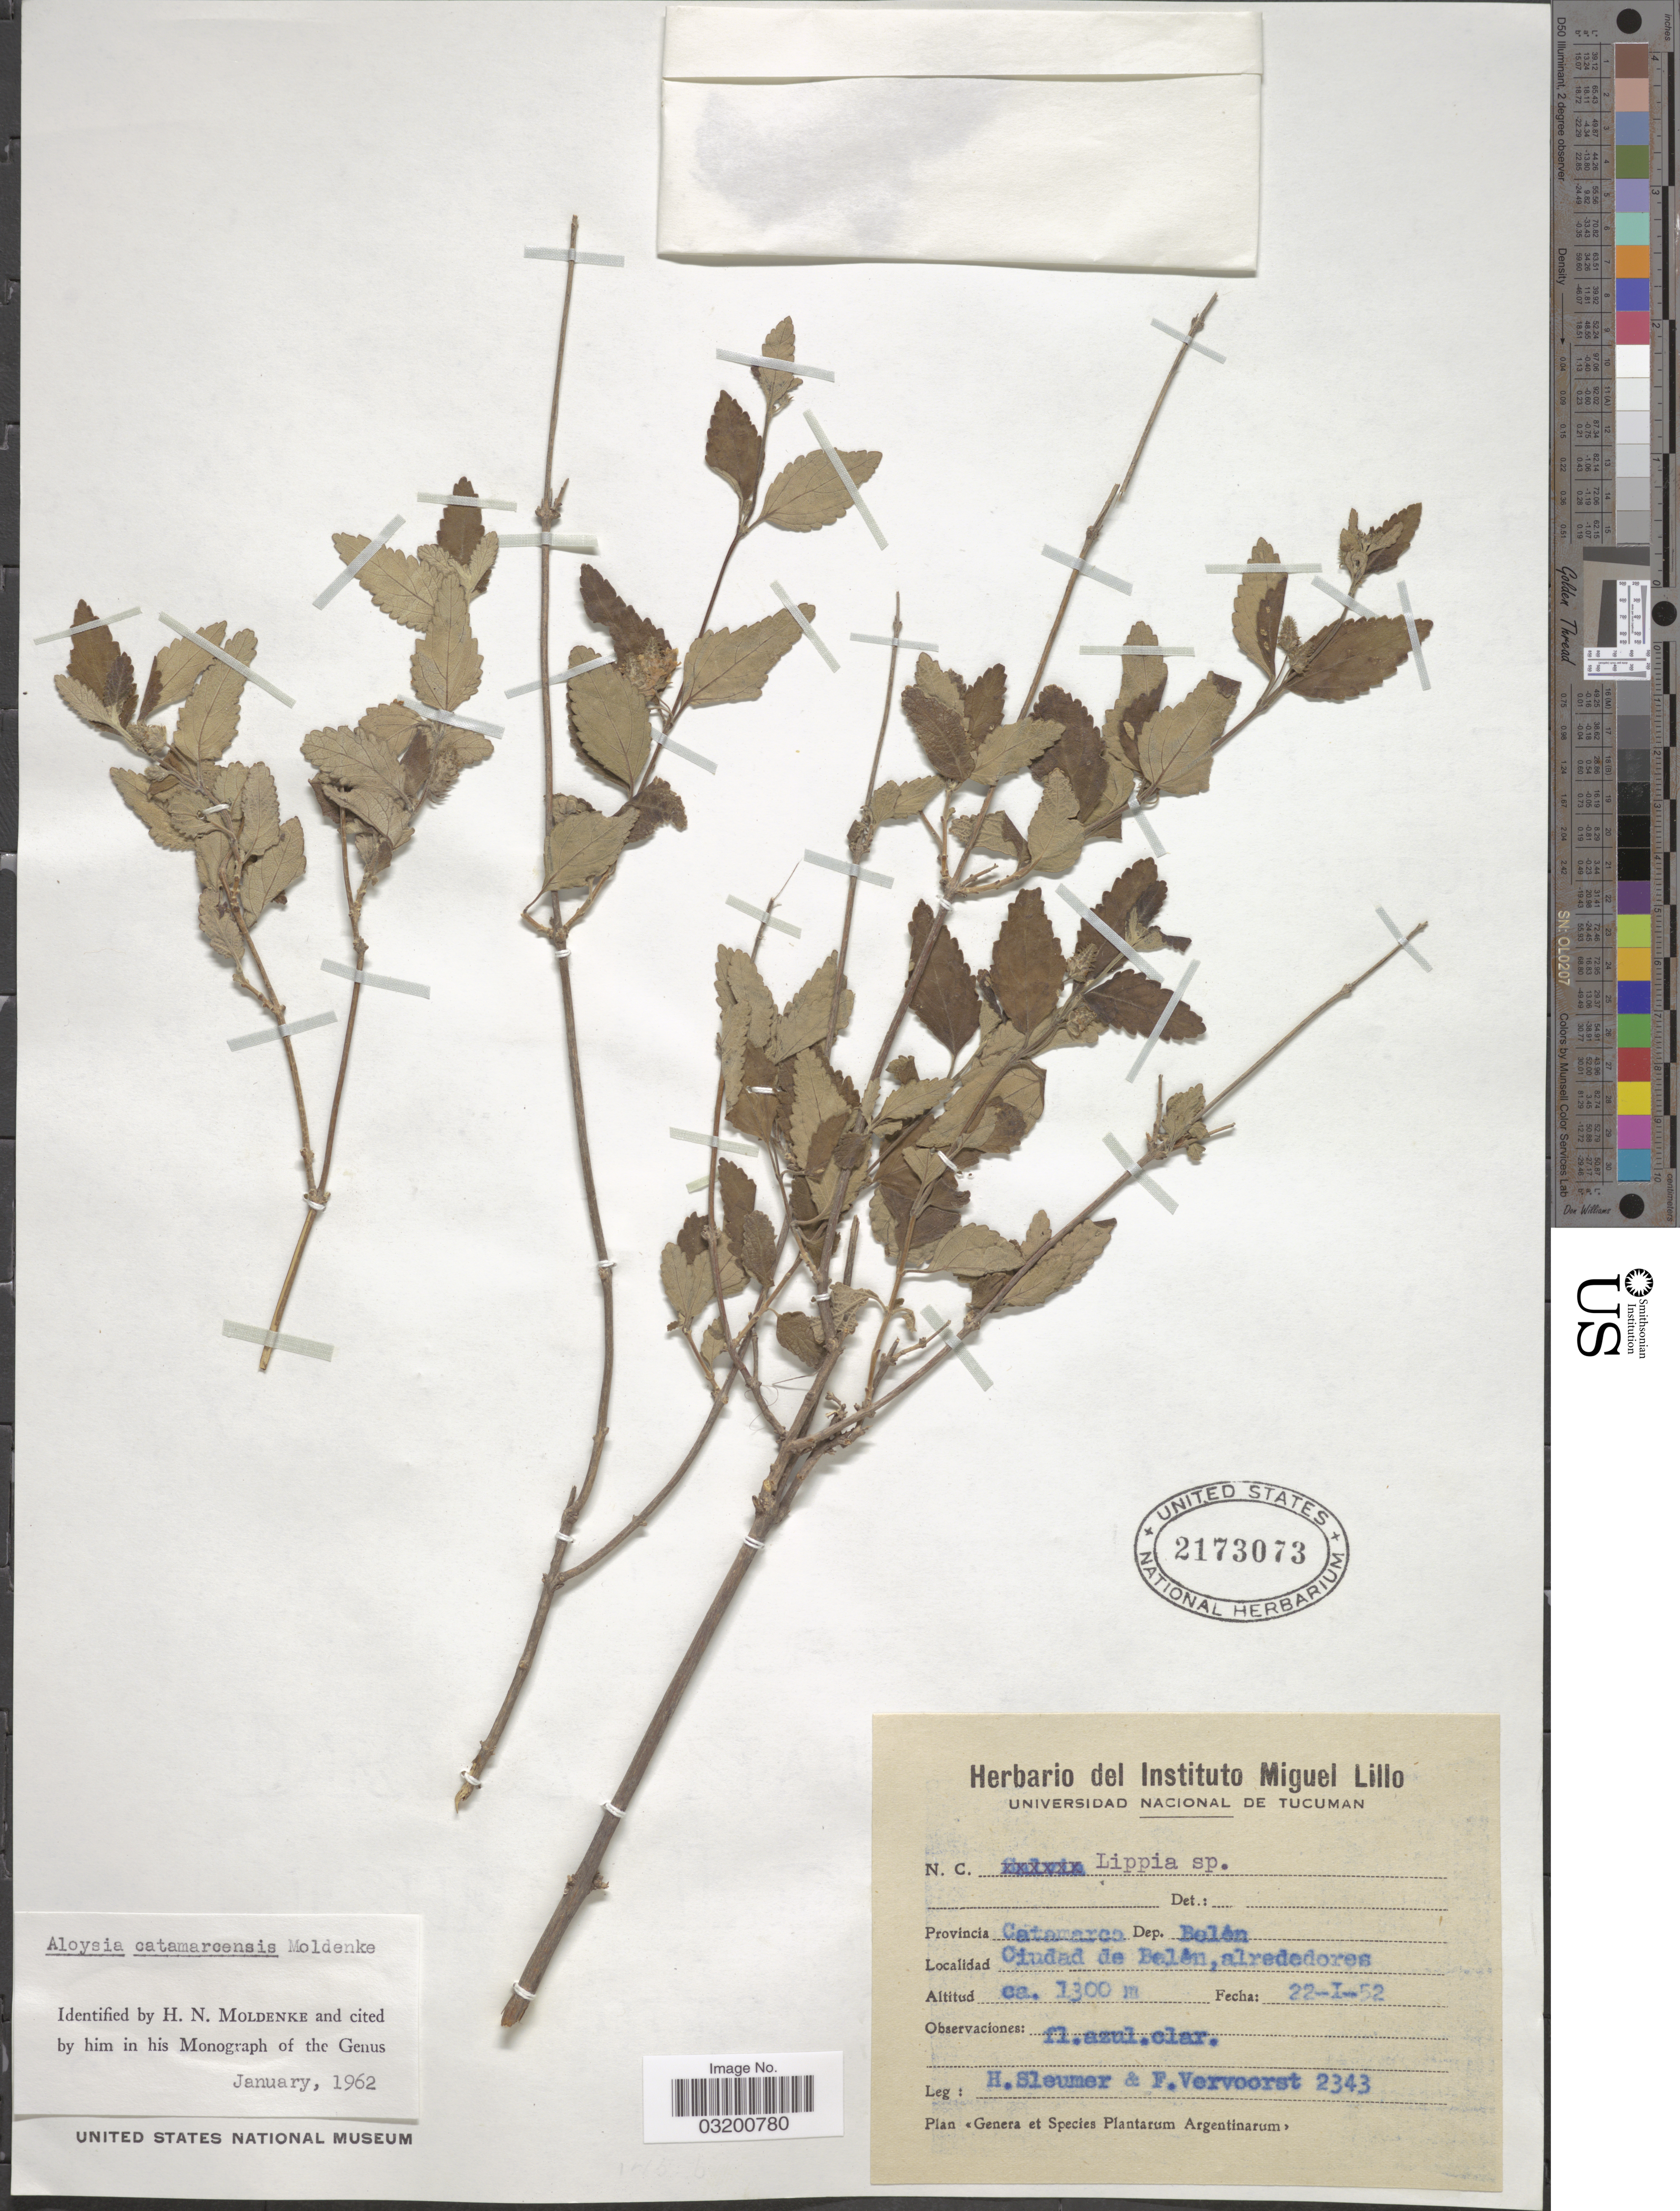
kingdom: Plantae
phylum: Tracheophyta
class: Magnoliopsida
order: Lamiales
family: Verbenaceae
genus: Aloysia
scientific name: Aloysia catamarcensis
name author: Moldenke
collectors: H. O. Sleumer & F. Vervoorst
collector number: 2343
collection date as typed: Transcribed d/m/y: 22/1/52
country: Argentina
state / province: Catamarca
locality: Dep. Belén. Ciudad de Belén, alrededores.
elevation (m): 1300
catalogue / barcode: US 2173073